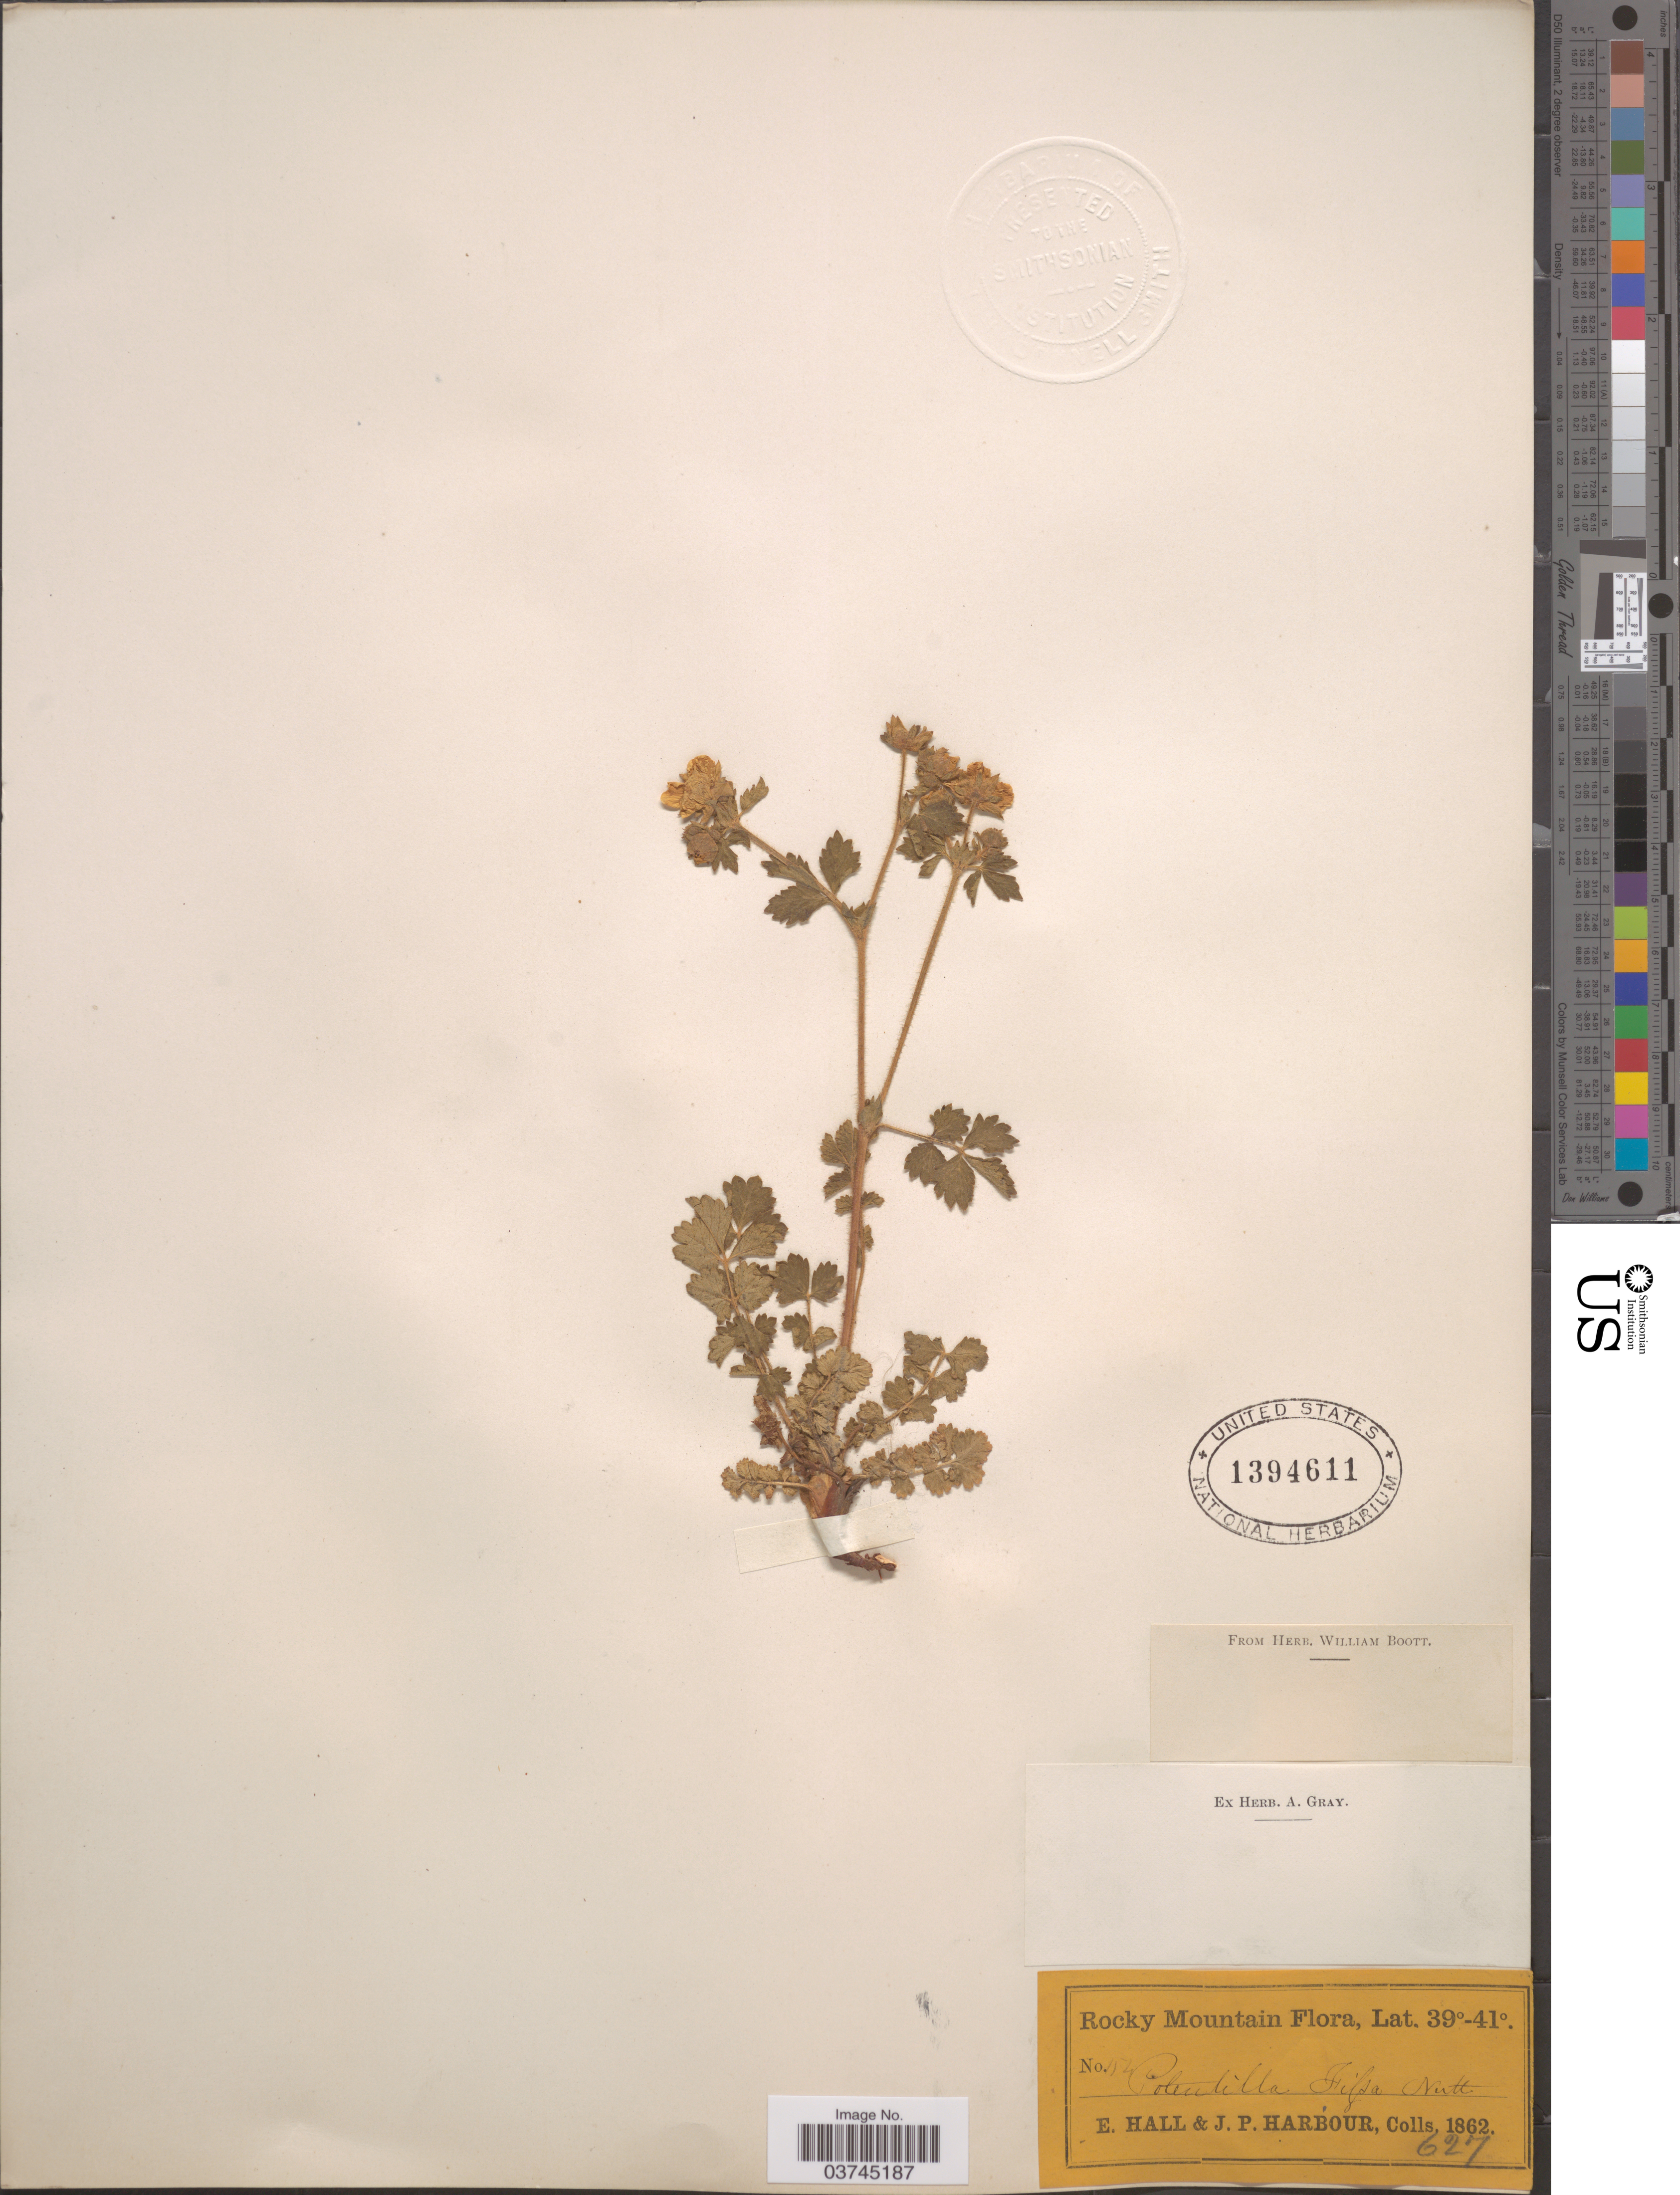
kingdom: Plantae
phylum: Tracheophyta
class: Magnoliopsida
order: Rosales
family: Rosaceae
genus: Drymocallis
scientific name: Drymocallis fissa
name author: (Nutt.) Rydb.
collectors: E. Hall & J. Harbour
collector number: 154*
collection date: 1862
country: United States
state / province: Colorado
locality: Rocky Mountain.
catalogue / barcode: US 1394611